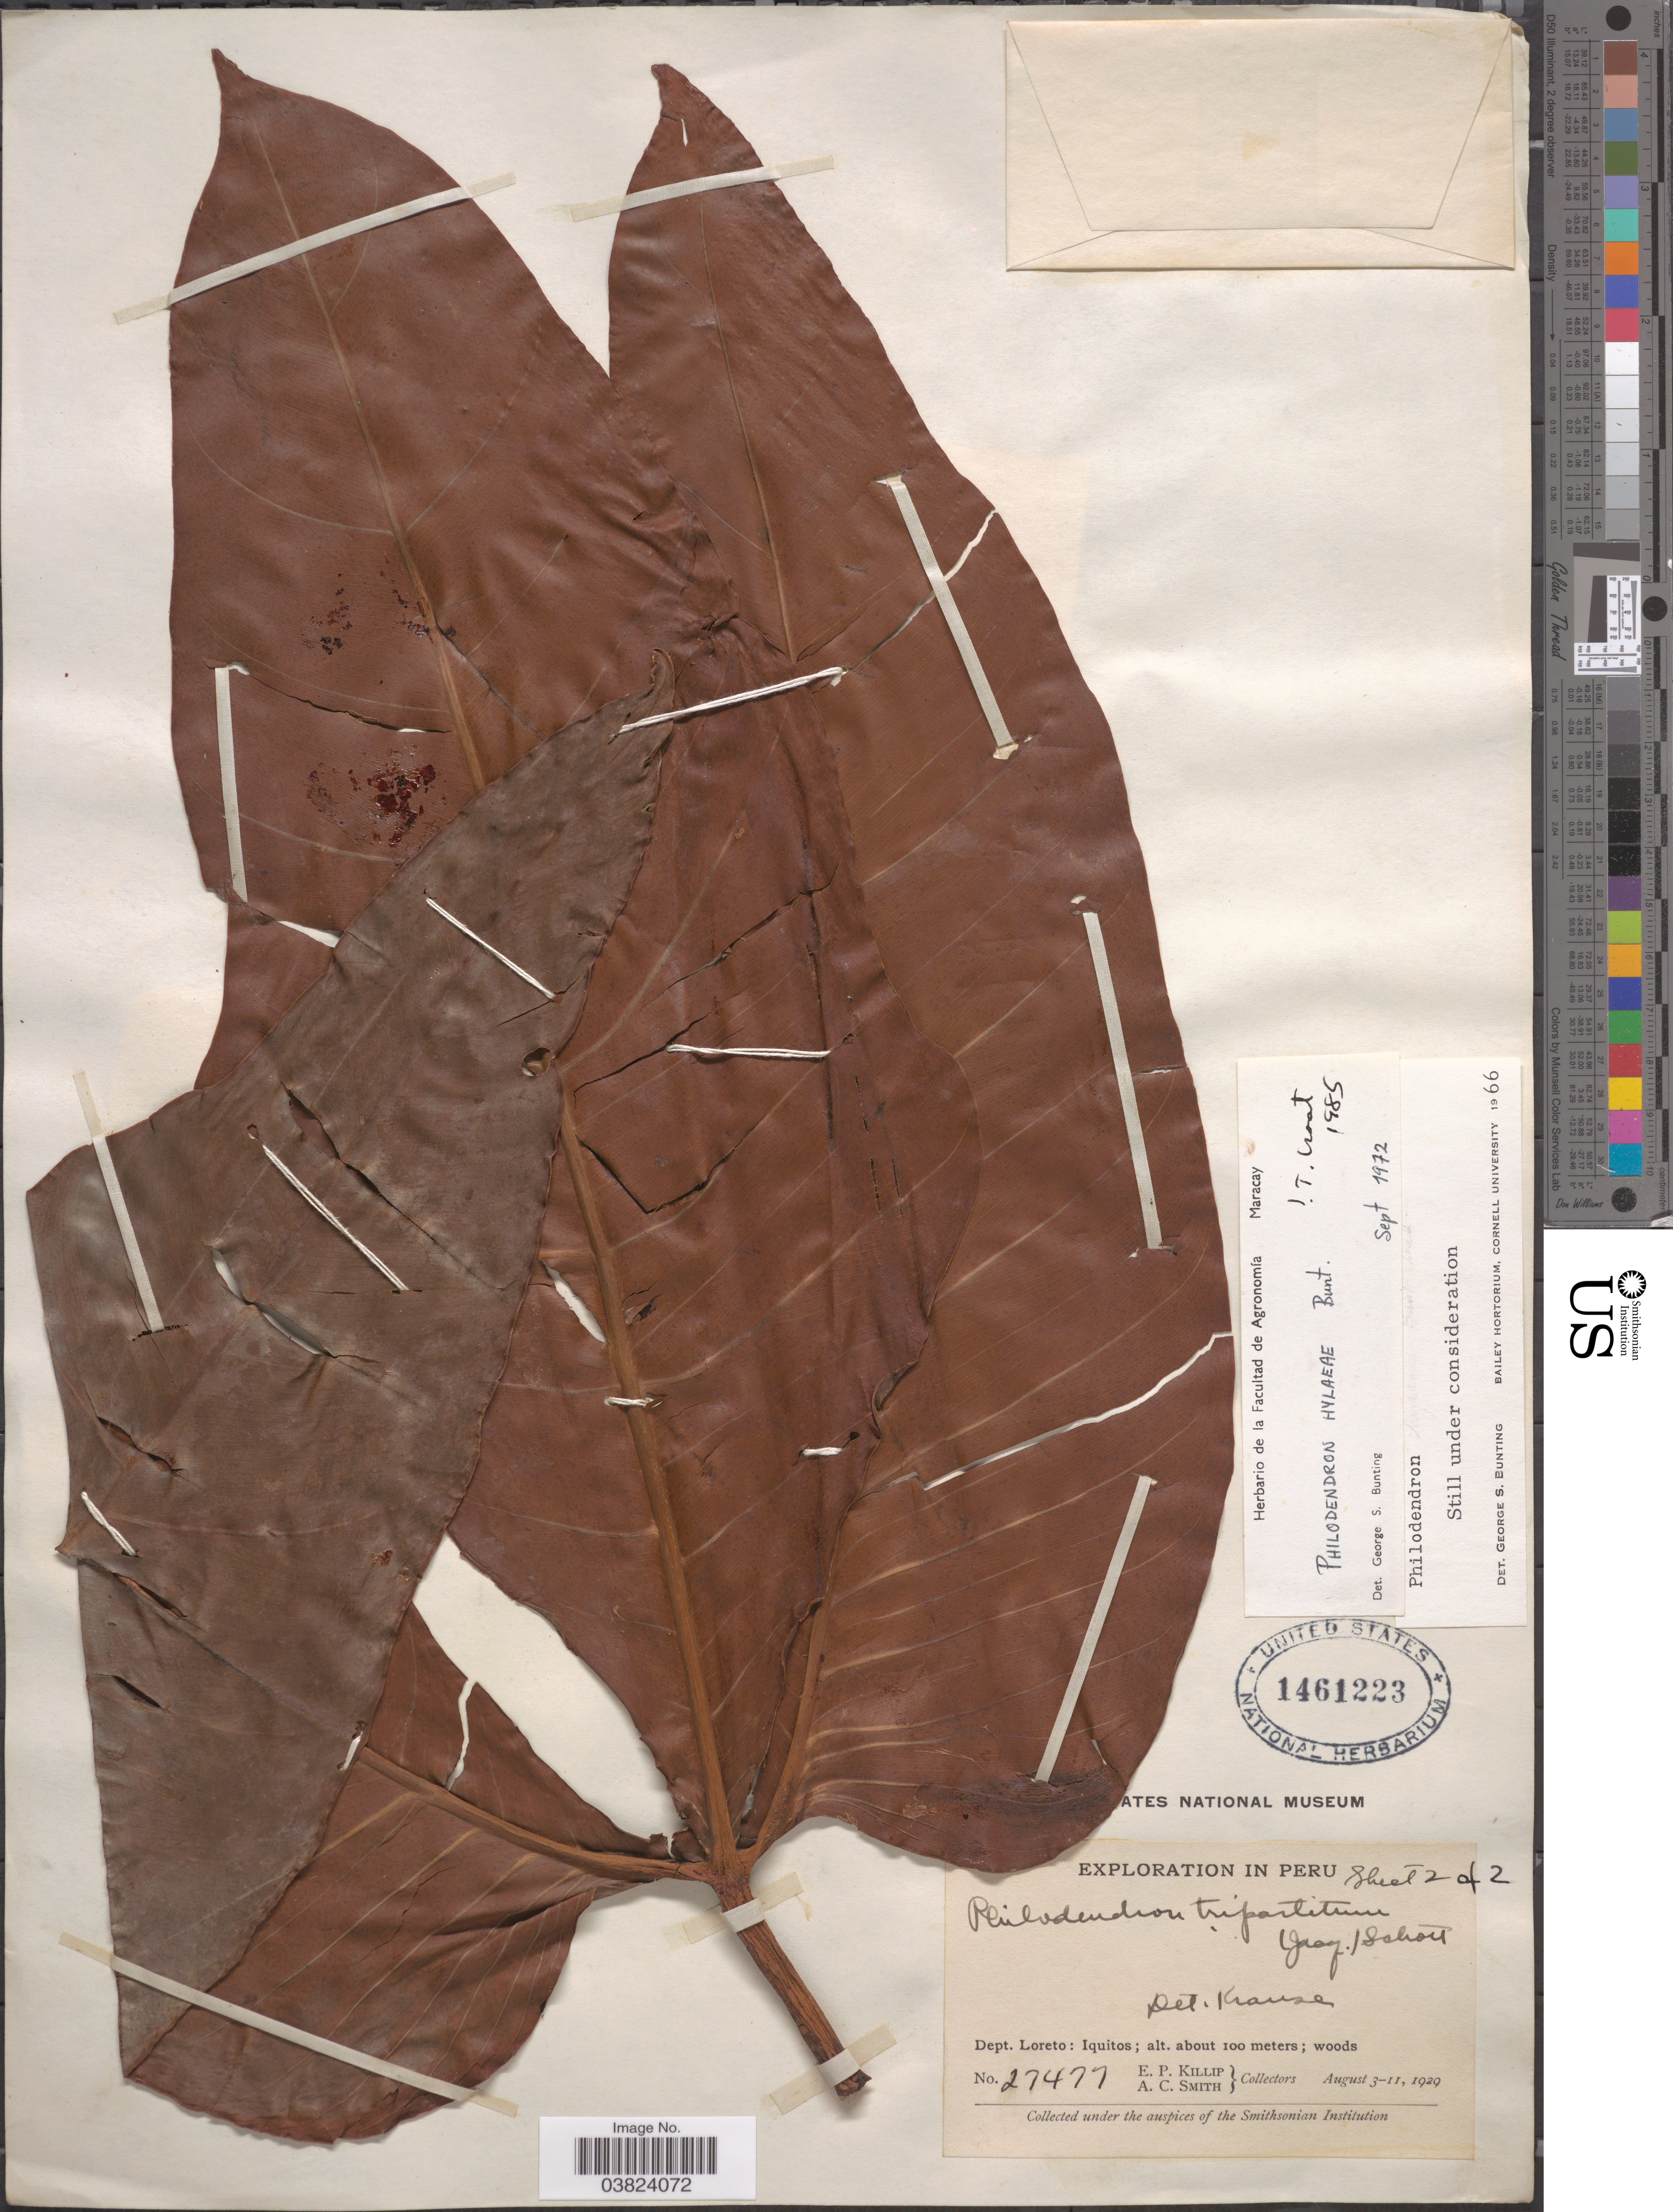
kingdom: Plantae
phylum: Tracheophyta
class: Liliopsida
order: Alismatales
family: Araceae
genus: Philodendron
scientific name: Philodendron hylaeae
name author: G.S. Bunting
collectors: E. P. Killip & A. C. Smith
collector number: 27477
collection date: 1929-08-03/1929-08-11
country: Peru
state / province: Loreto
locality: Dept. Loreto: Iquitos.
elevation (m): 100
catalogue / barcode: US 1461223